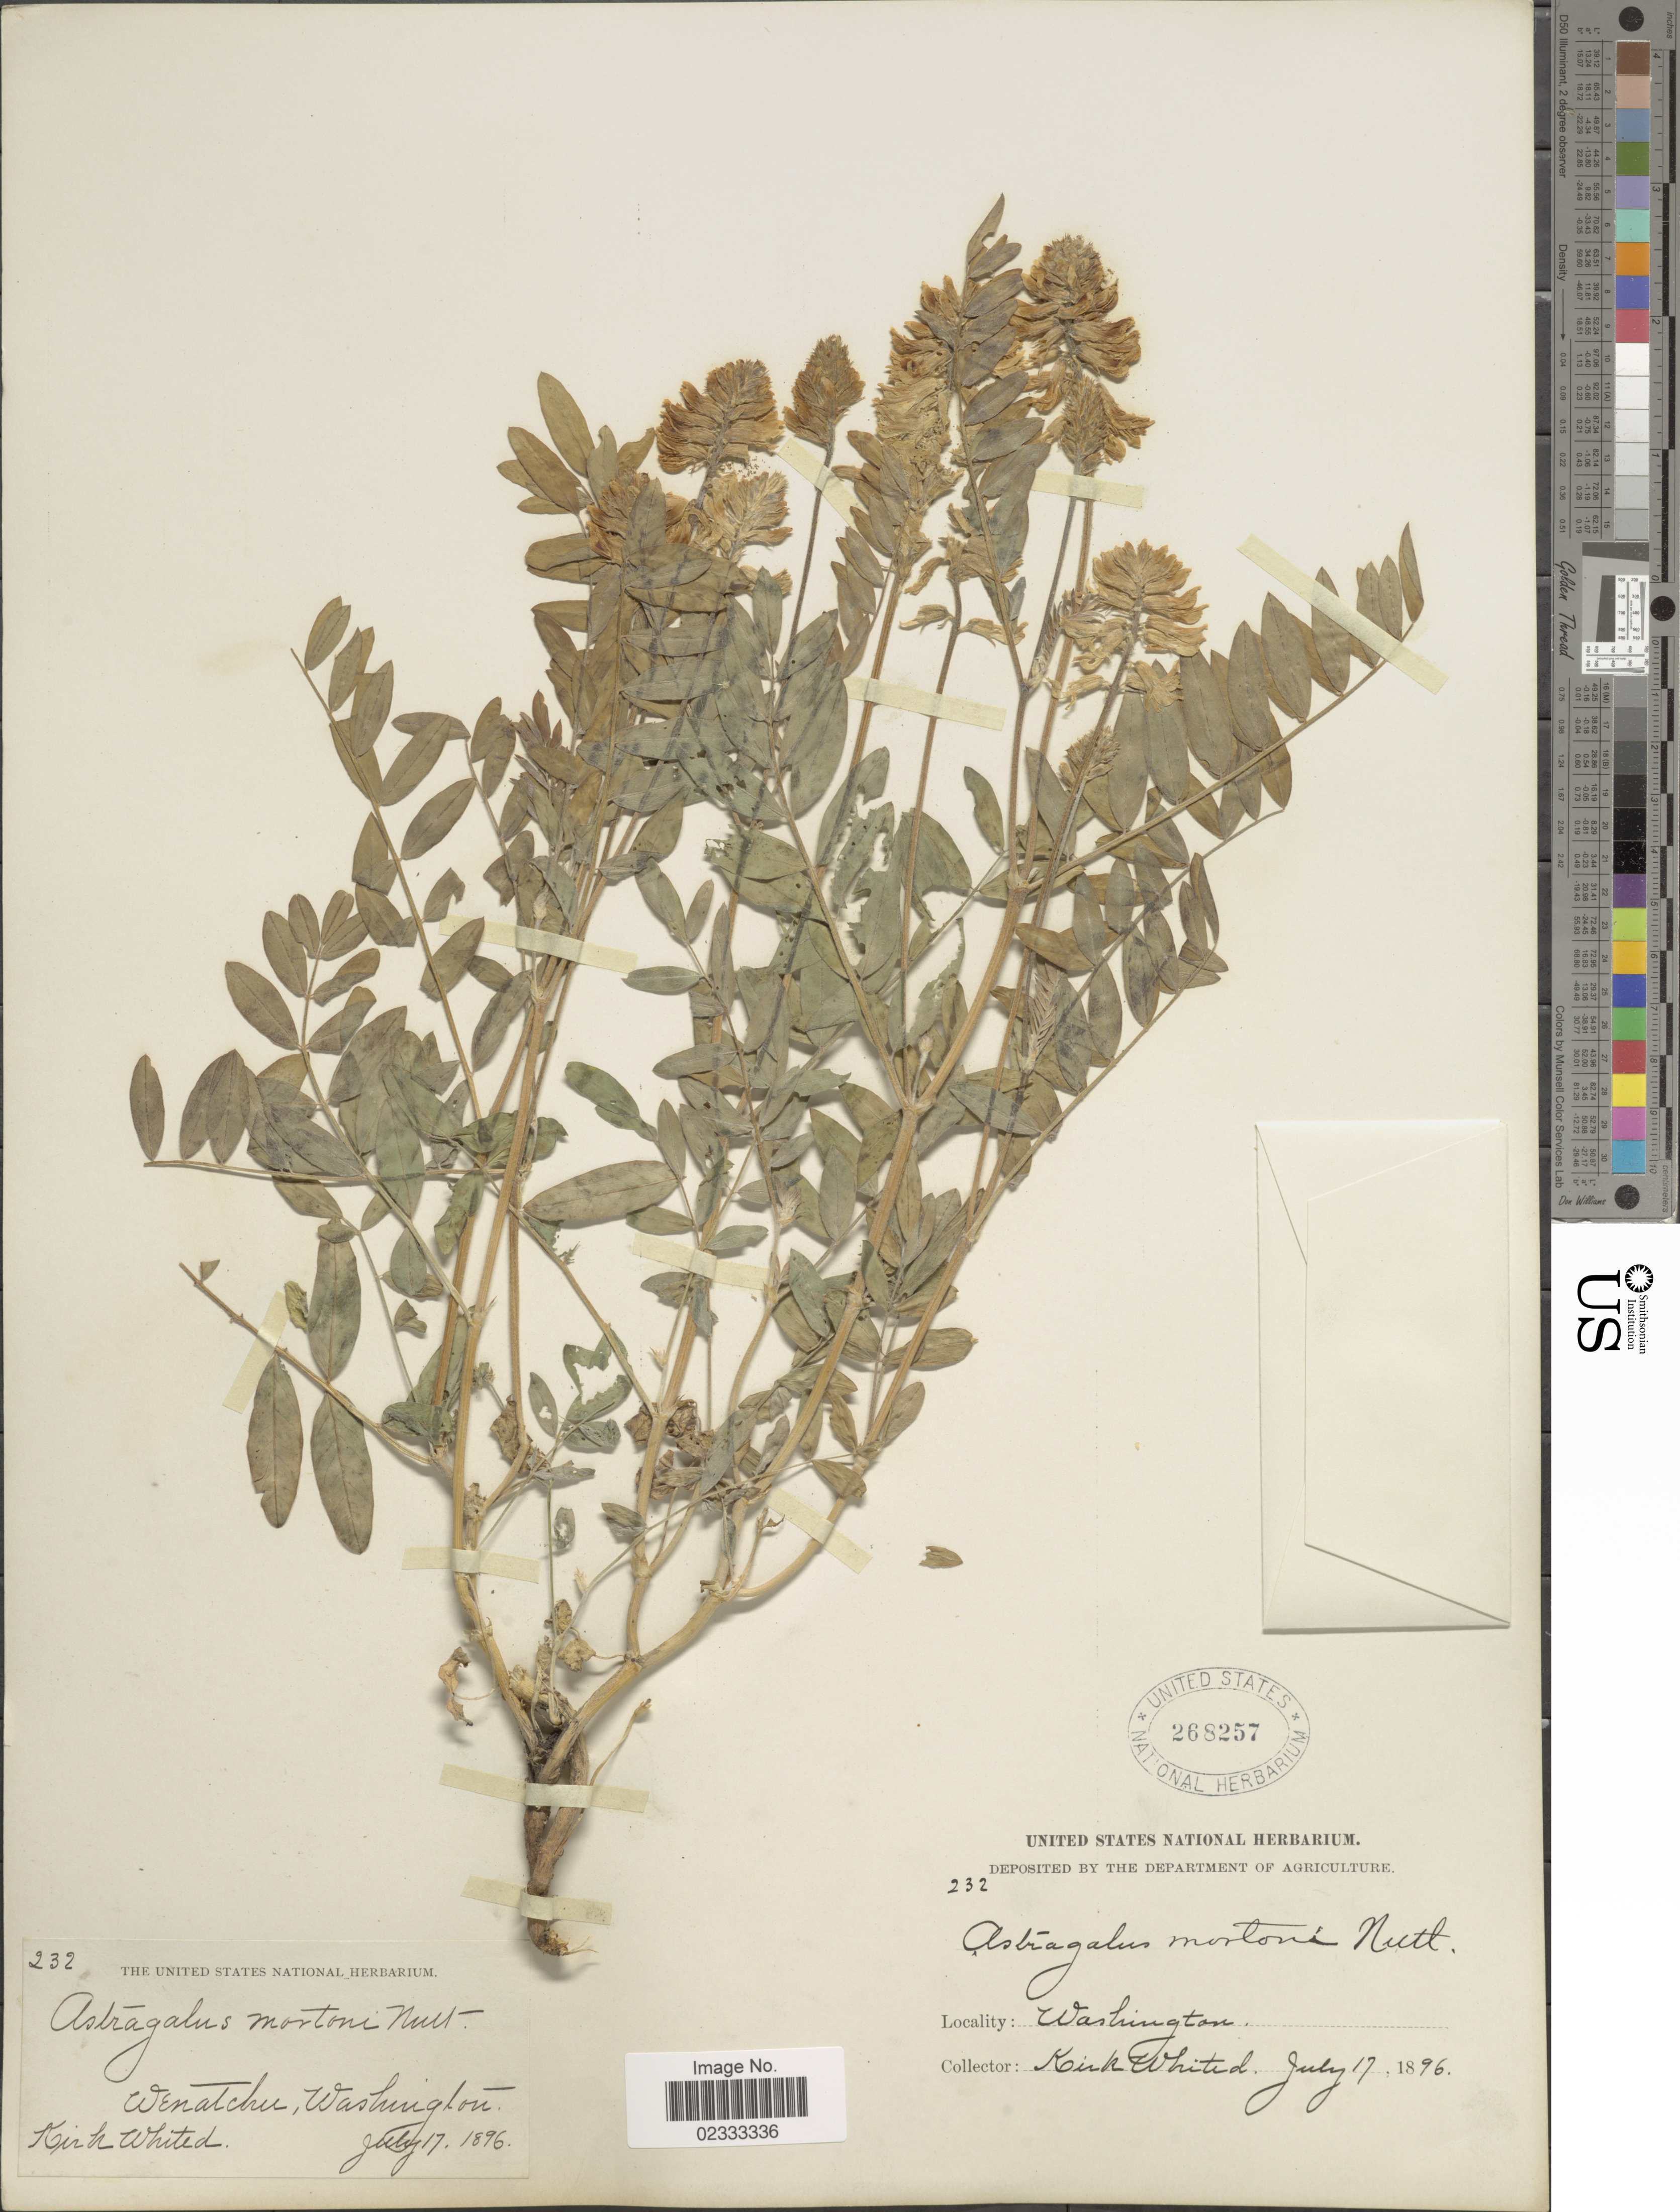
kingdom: Plantae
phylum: Tracheophyta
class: Magnoliopsida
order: Fabales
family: Fabaceae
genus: Astragalus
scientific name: Astragalus mortonii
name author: Nutt.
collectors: K. Whited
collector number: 232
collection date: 1896-07-17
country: United States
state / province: Washington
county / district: Chelan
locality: Wenatchee.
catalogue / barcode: US 268257